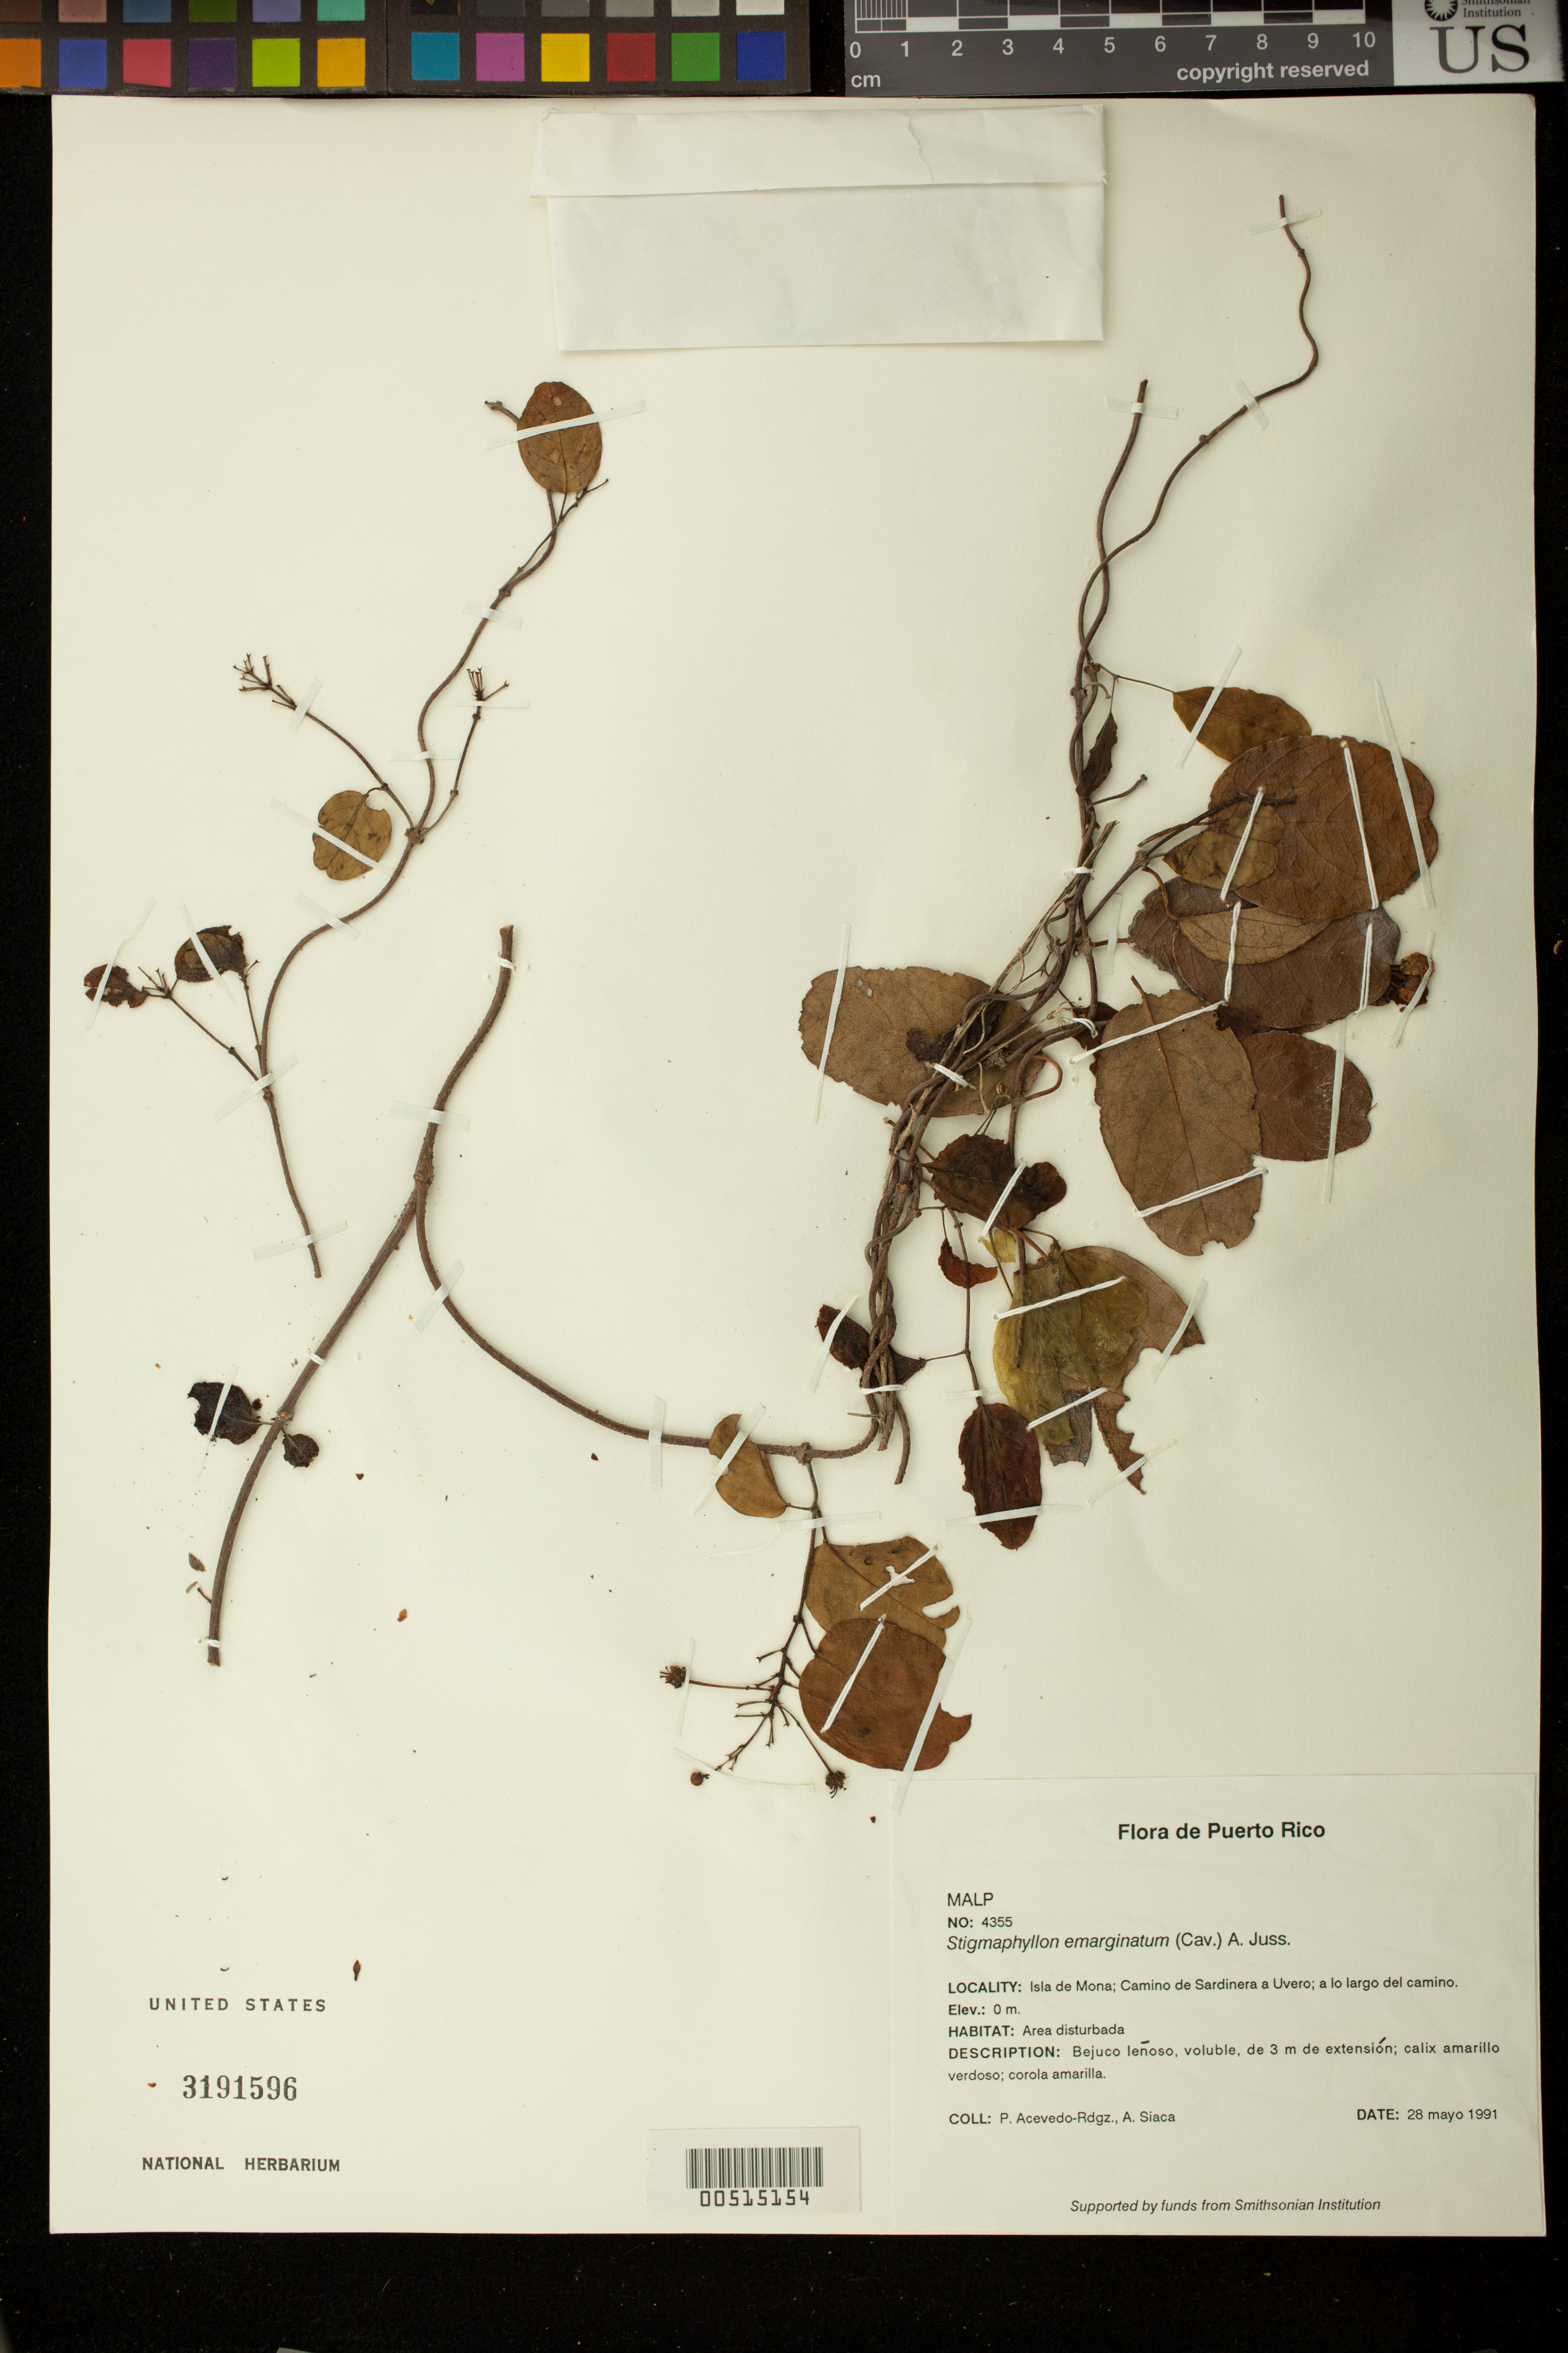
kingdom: Plantae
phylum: Tracheophyta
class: Magnoliopsida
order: Malpighiales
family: Malpighiaceae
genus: Stigmaphyllon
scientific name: Stigmaphyllon emarginatum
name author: (Cav.) A. Juss.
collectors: P. Acevedo-Rodr. & A. Siaca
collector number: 4355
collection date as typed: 28 May 1991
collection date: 1991-05-28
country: Puerto Rico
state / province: Mayaguëz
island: Mona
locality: Isla de Mona; camino de Sardinera a Uvero; a lo largo del camino.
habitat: Area disturbada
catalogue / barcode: US 3191596